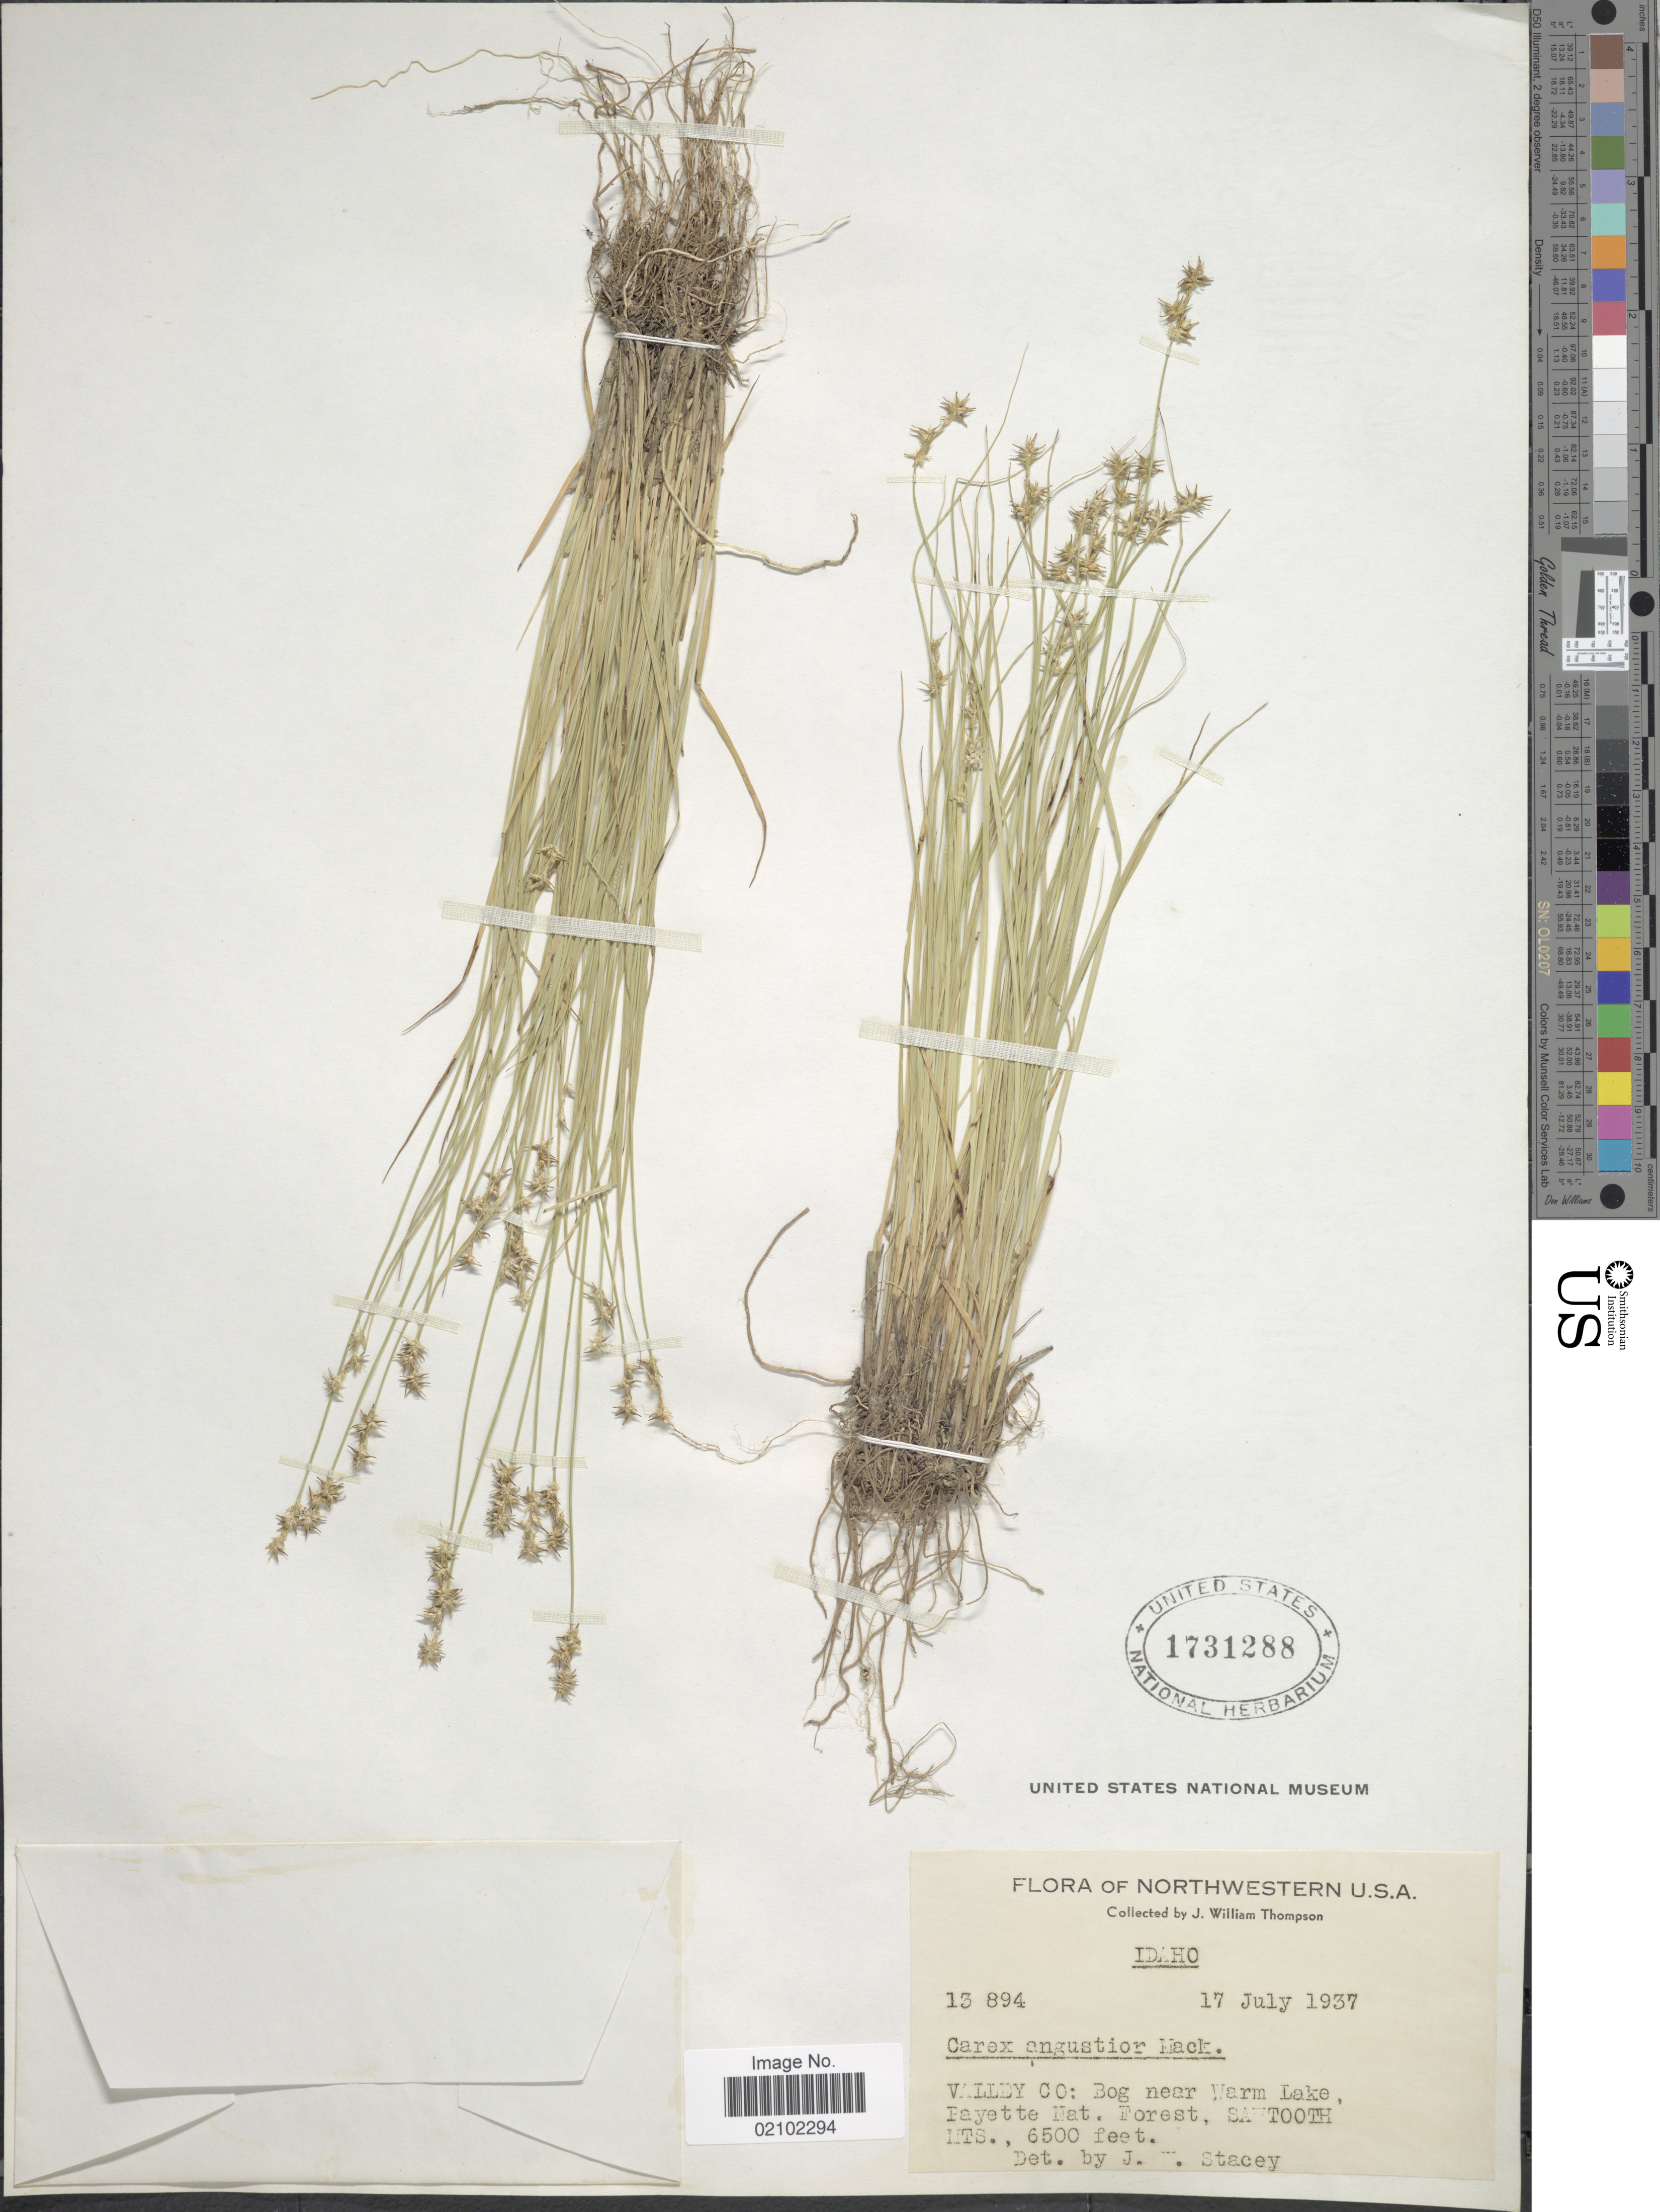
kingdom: Plantae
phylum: Tracheophyta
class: Liliopsida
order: Poales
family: Cyperaceae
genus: Carex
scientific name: Carex echinata subsp. echinata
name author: Murray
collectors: J. W. Thompson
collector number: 13894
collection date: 1937-07-17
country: United States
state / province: Idaho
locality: Valley Co.: Bog near Warm Lake, fayette Nat. Forest, Sawtooth Mts.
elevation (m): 1981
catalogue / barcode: US 1731288